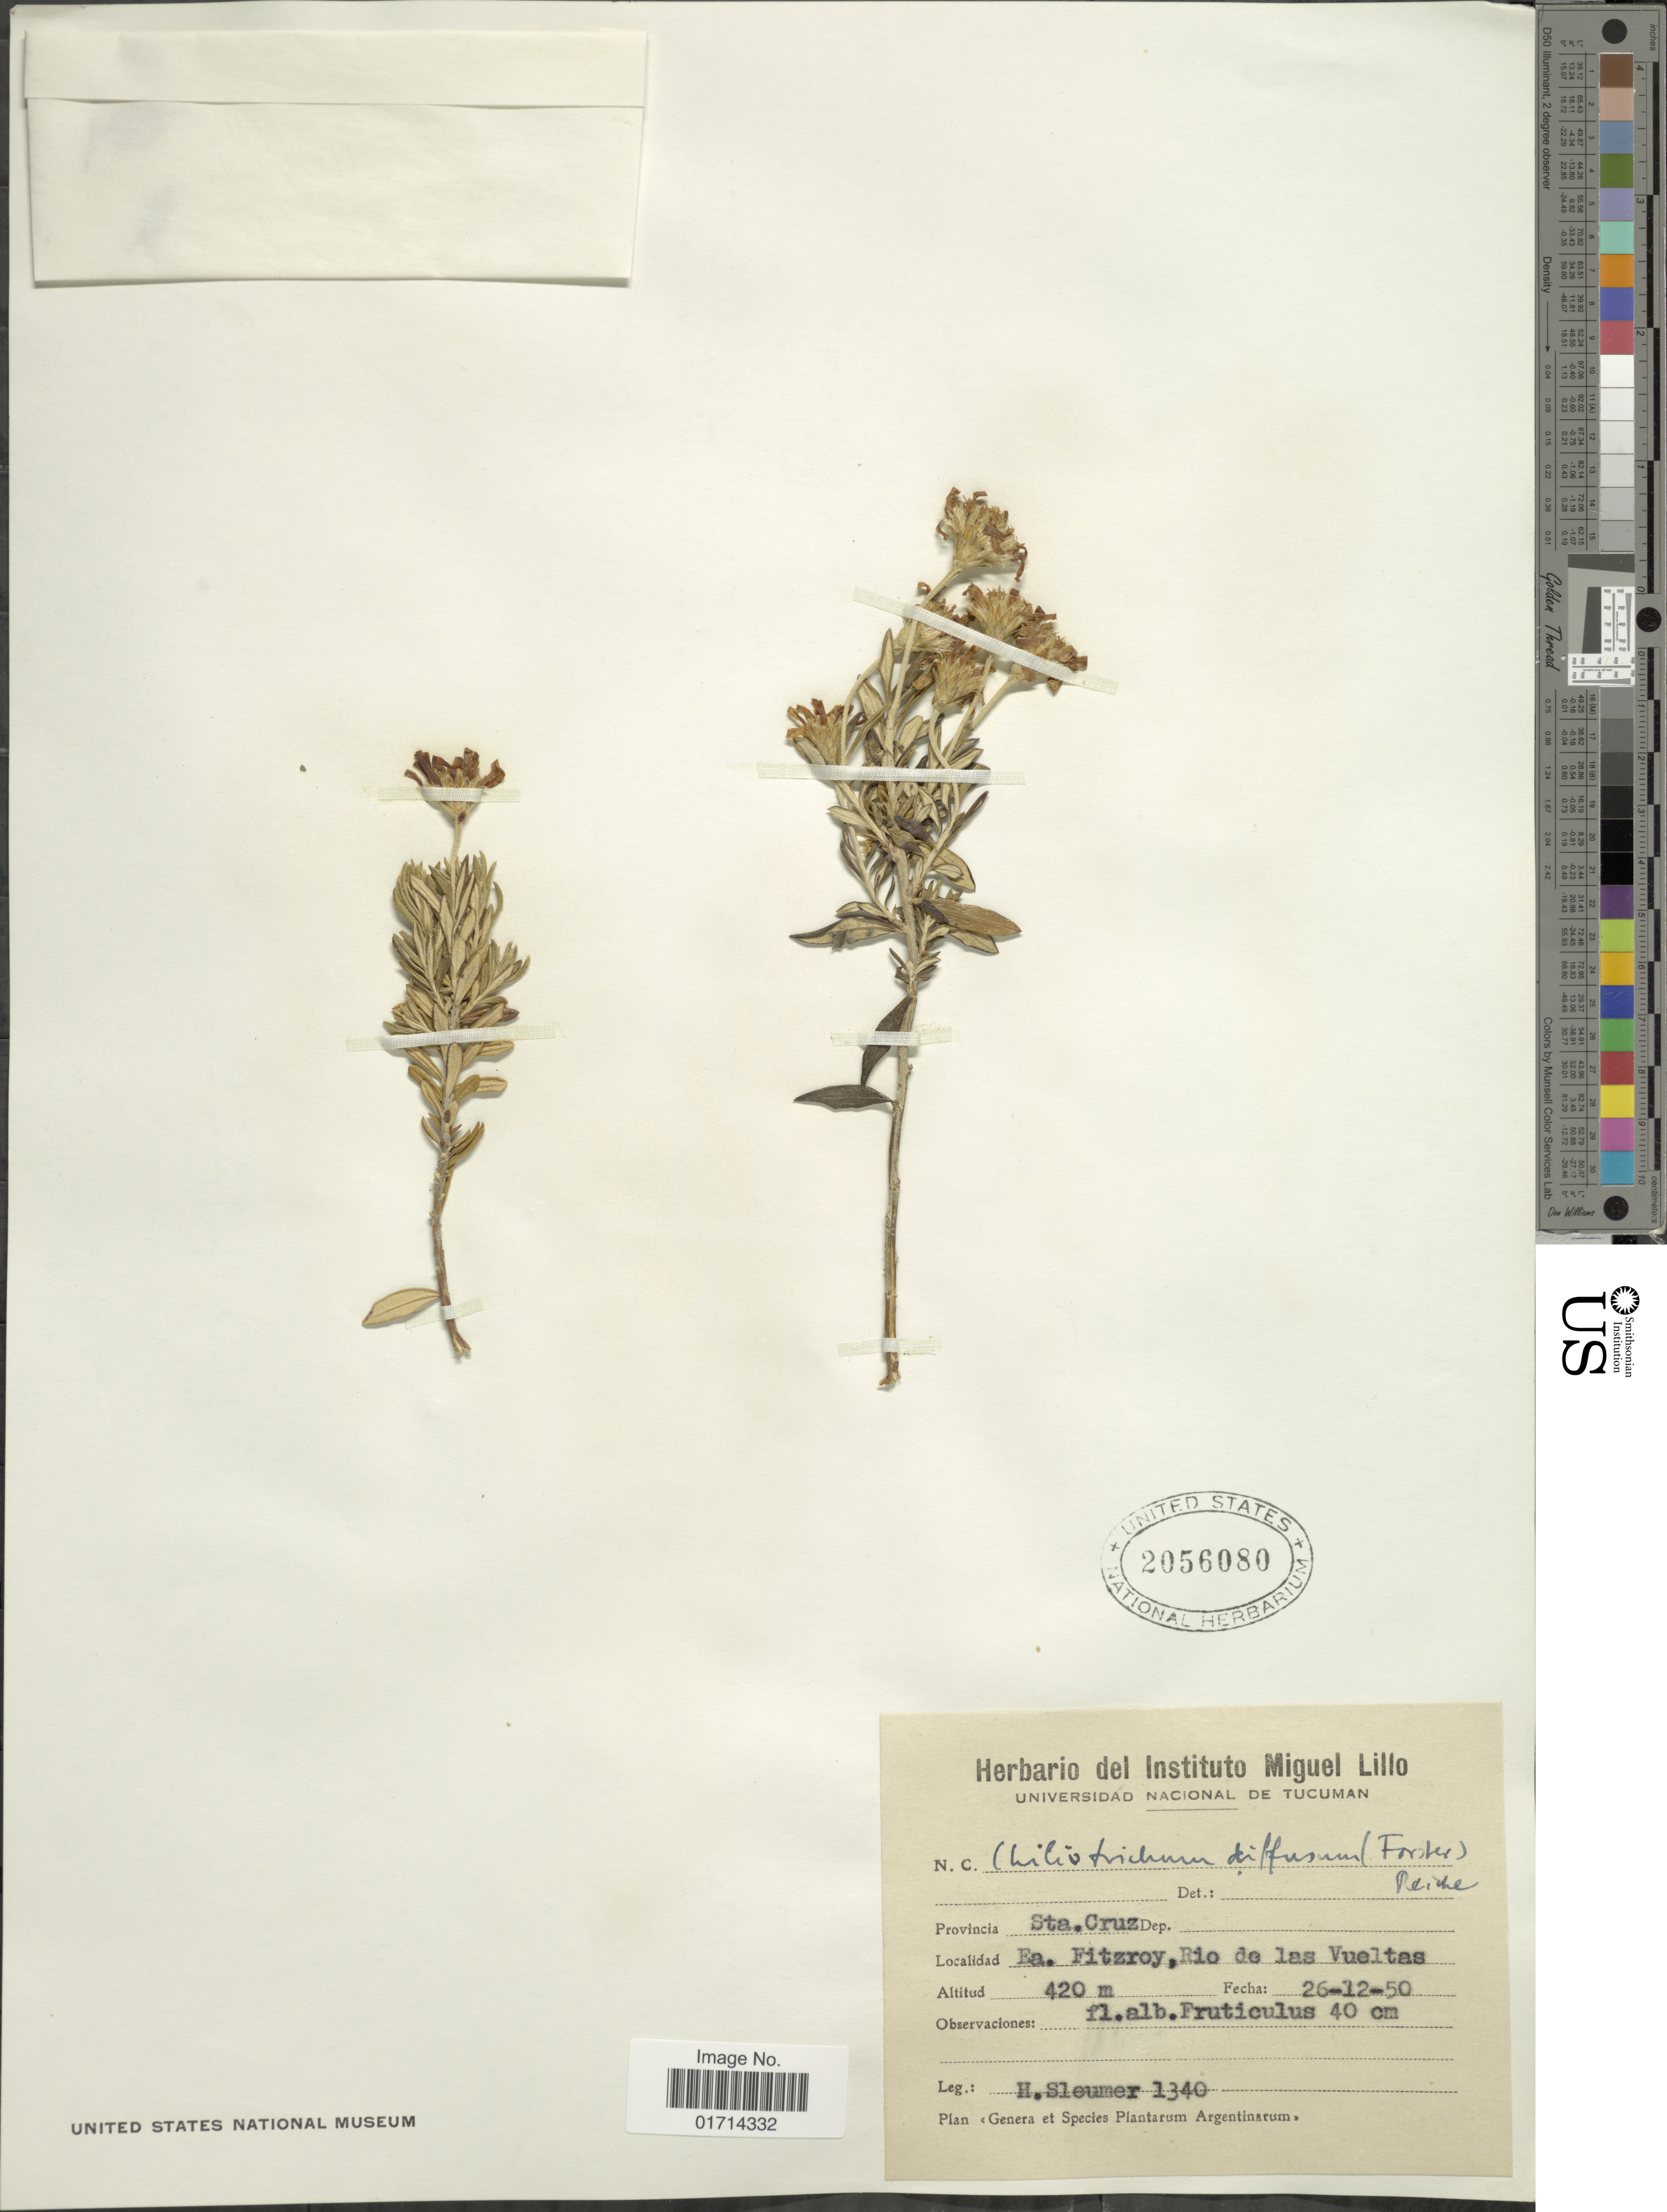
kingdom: Plantae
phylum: Tracheophyta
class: Magnoliopsida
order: Asterales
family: Asteraceae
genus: Chiliotrichum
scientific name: Chiliotrichum diffusum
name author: (G. Forst.) Kuntze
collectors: H. O. Sleumer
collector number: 1340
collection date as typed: Transcribed d/m/y: 26/12/50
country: Argentina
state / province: Santa Cruz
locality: Ea, Fitzroy, Rio de Las Vueltas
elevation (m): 420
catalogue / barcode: US 2056080